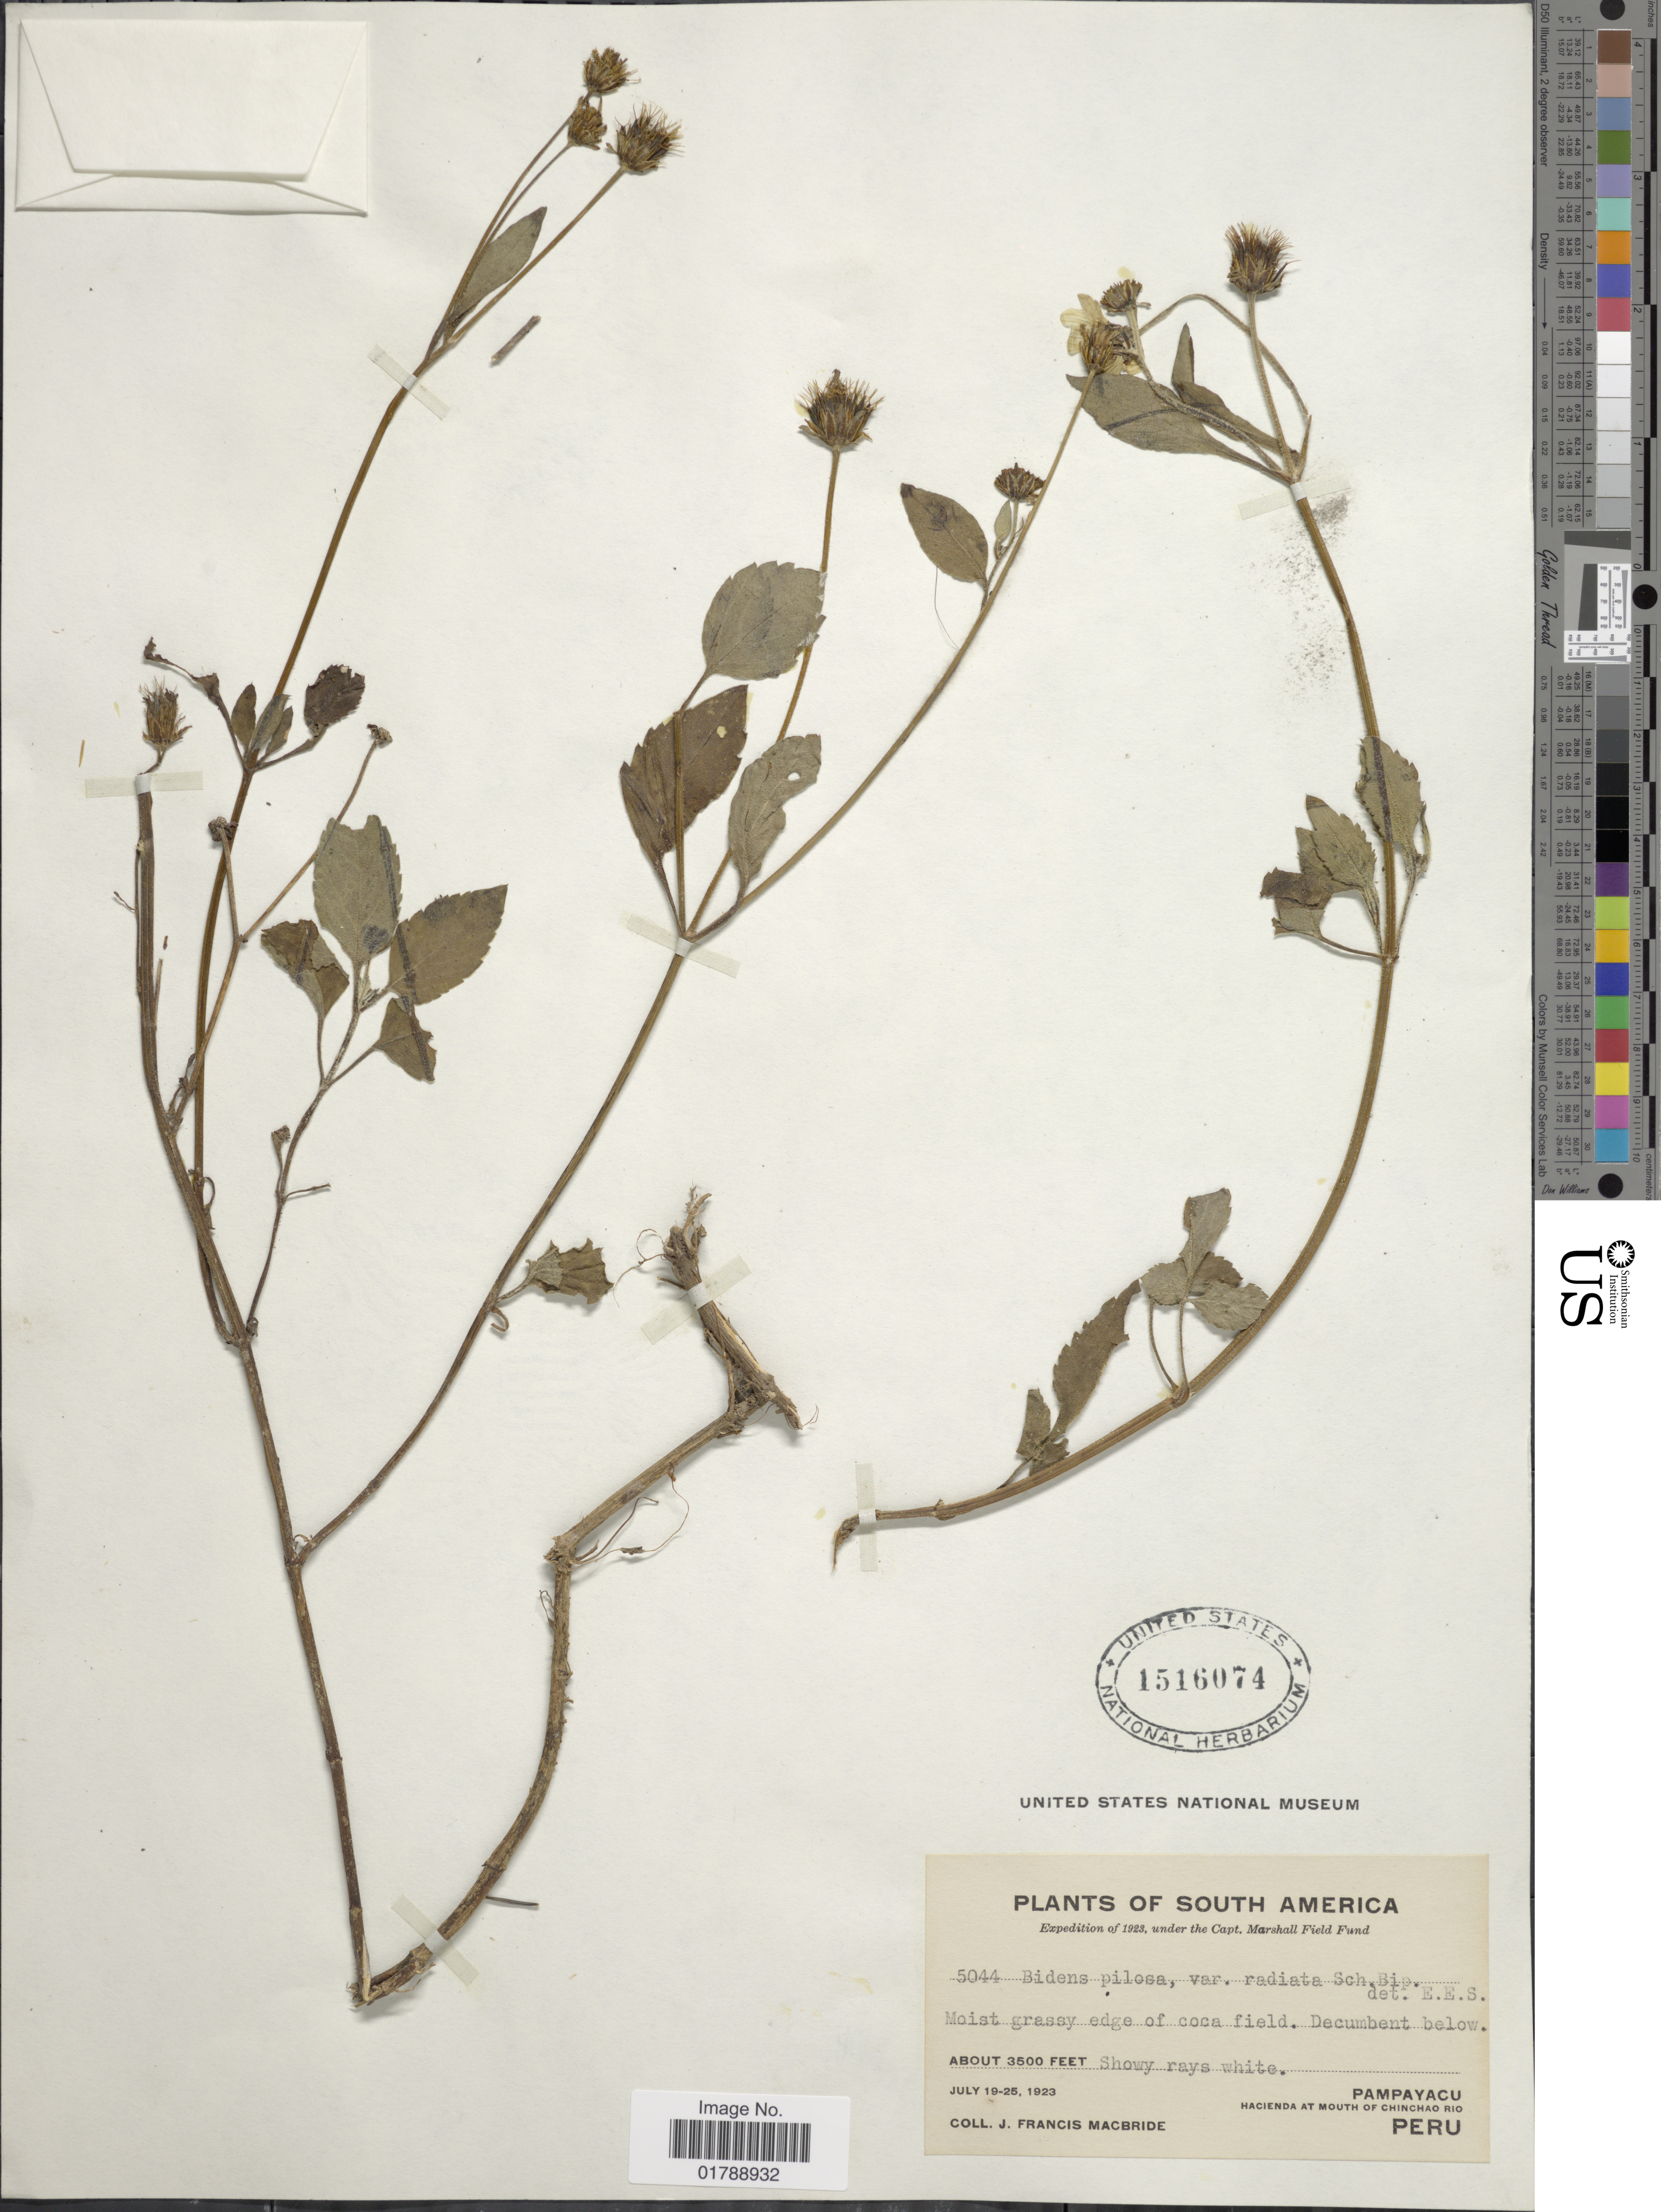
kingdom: Plantae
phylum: Tracheophyta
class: Magnoliopsida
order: Asterales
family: Asteraceae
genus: Bidens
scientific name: Bidens pilosa var. radiata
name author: (Sch. Bip.) J.A. Schmidt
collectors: J. F. Macbride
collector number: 5044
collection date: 1923-07-19/1923-07-25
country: Peru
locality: Pampayacu. Hacienda at mouth of Chinchao Rio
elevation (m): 1067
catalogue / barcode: US 1516074